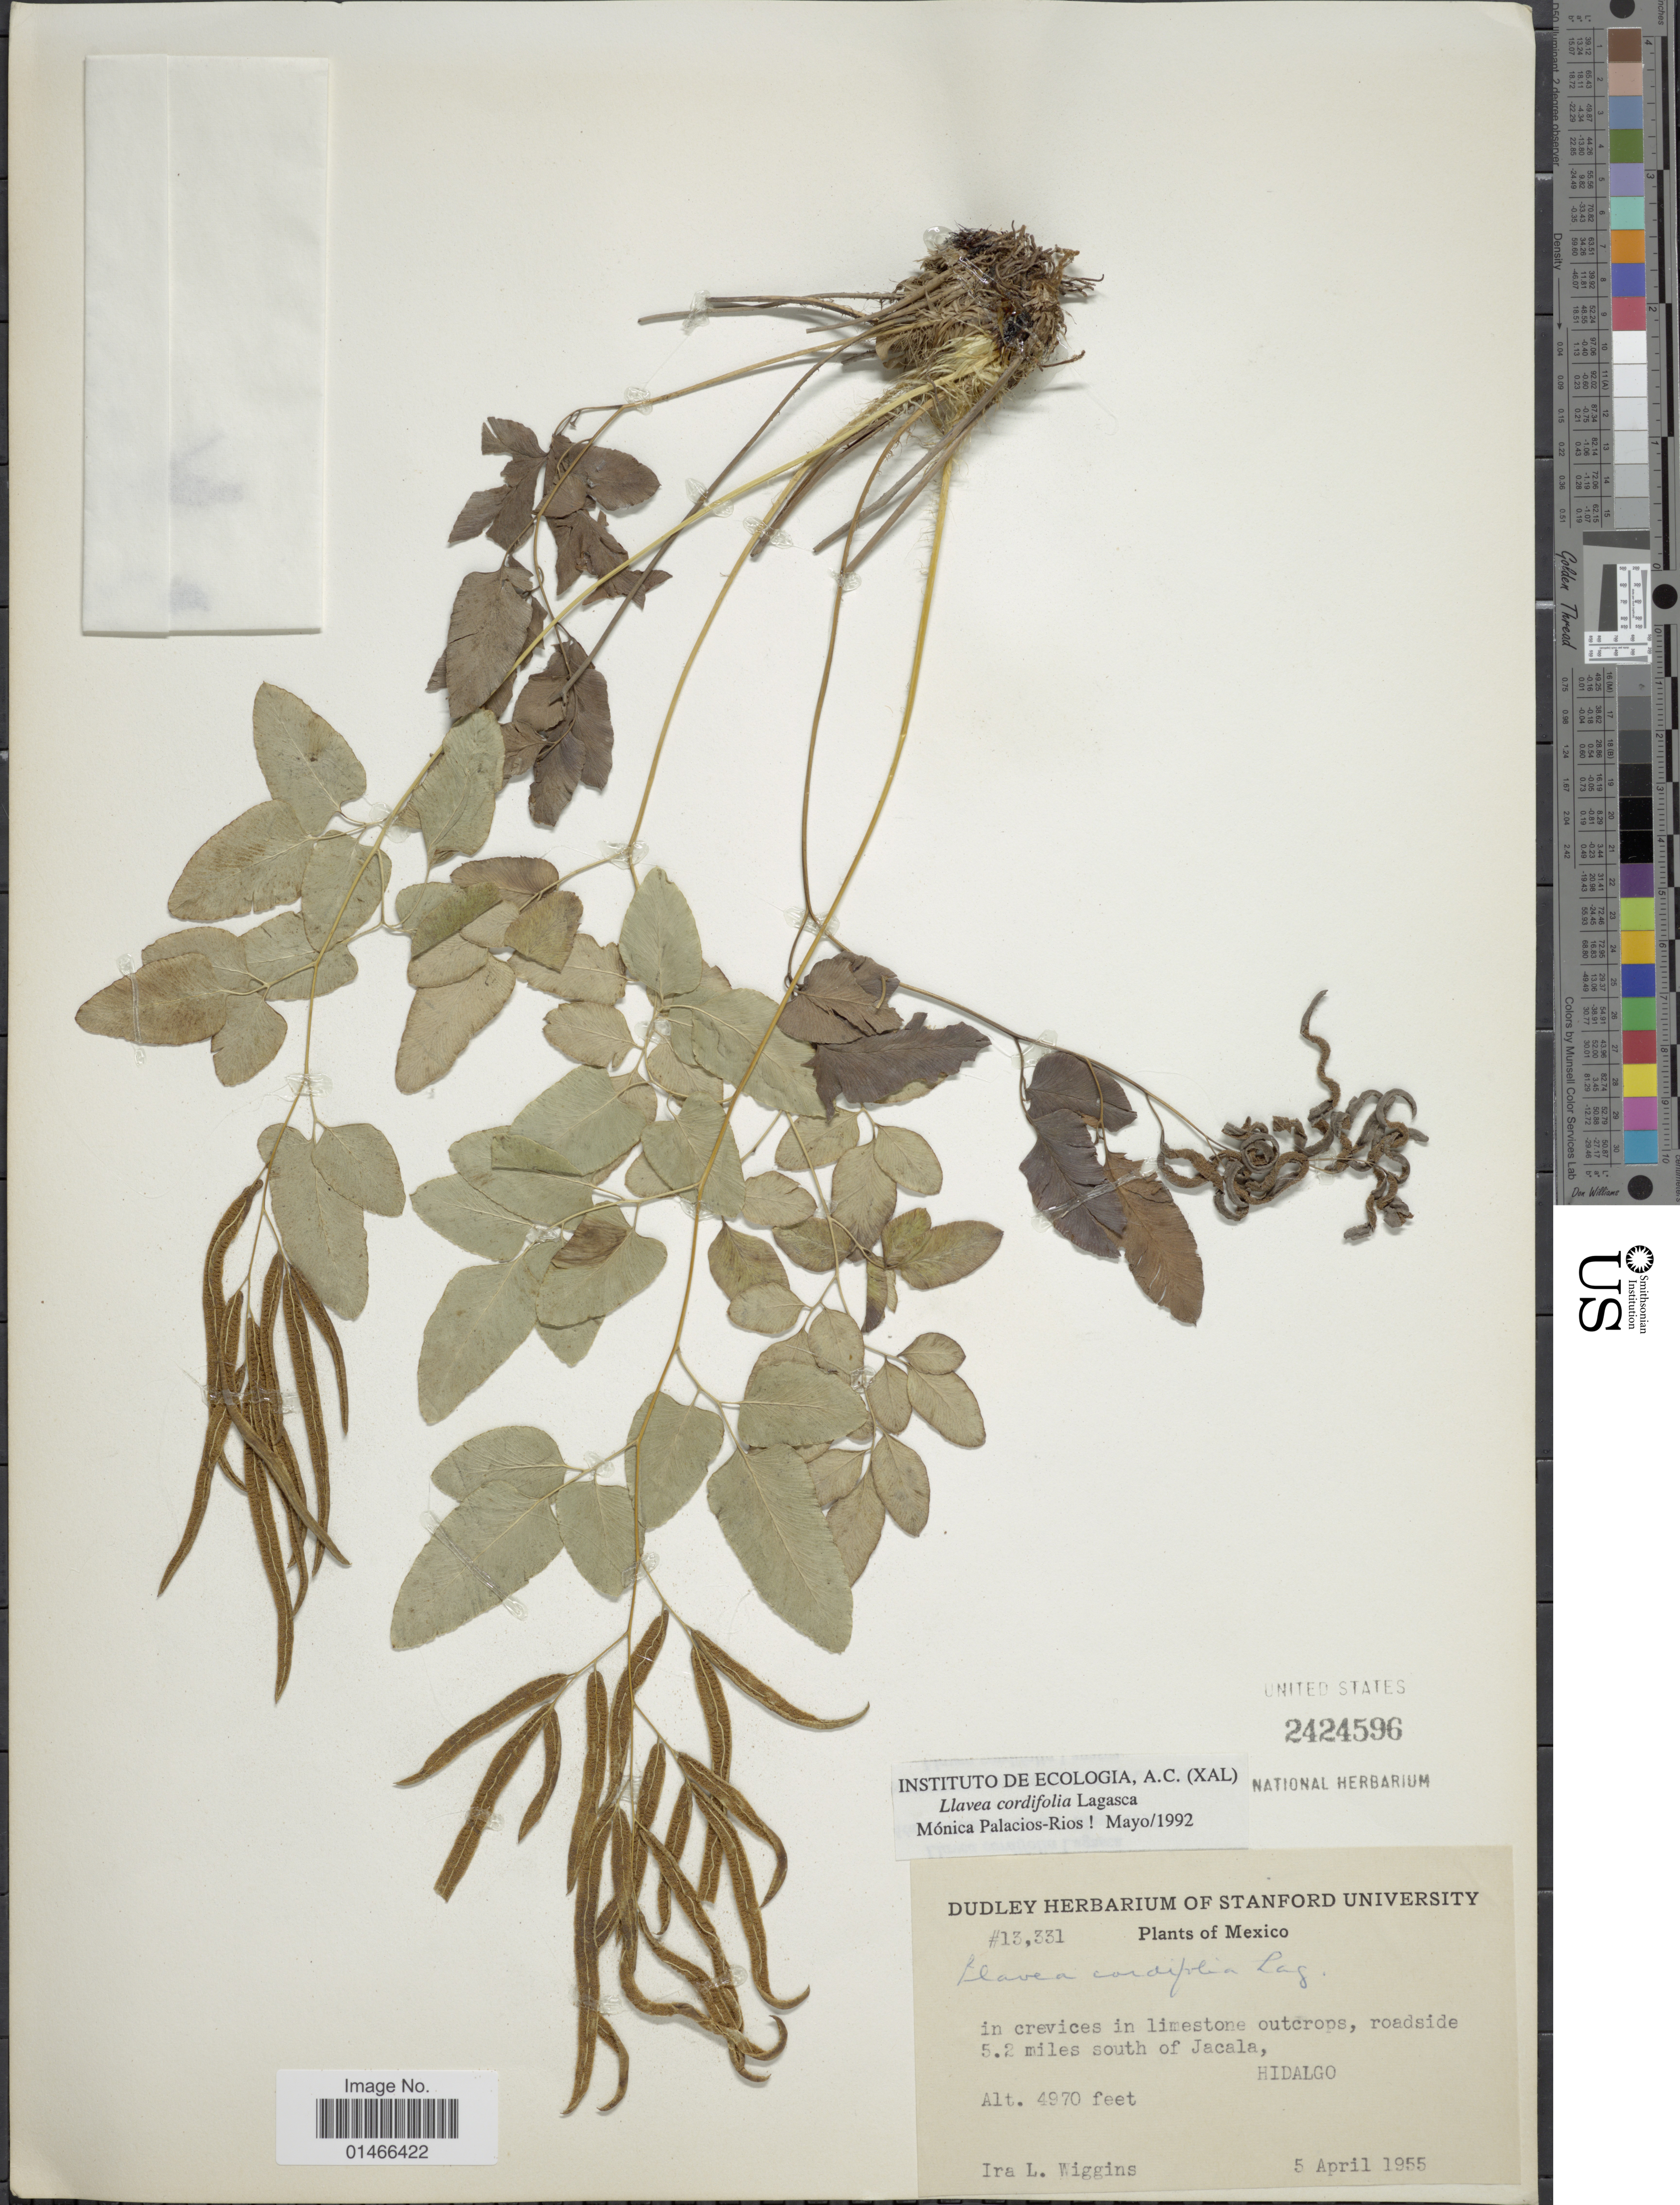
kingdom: Plantae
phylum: Tracheophyta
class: Polypodiopsida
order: Polypodiales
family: Pteridaceae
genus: Llavea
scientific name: Llavea cordifolia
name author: Lag.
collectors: I. L. Wiggins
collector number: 13331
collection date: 1955-04-05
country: Mexico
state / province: Hidalgo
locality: In crevices in limestone outcrops, roadside 5.2 miles south of Jacala.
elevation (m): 1515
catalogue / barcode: US 2424596